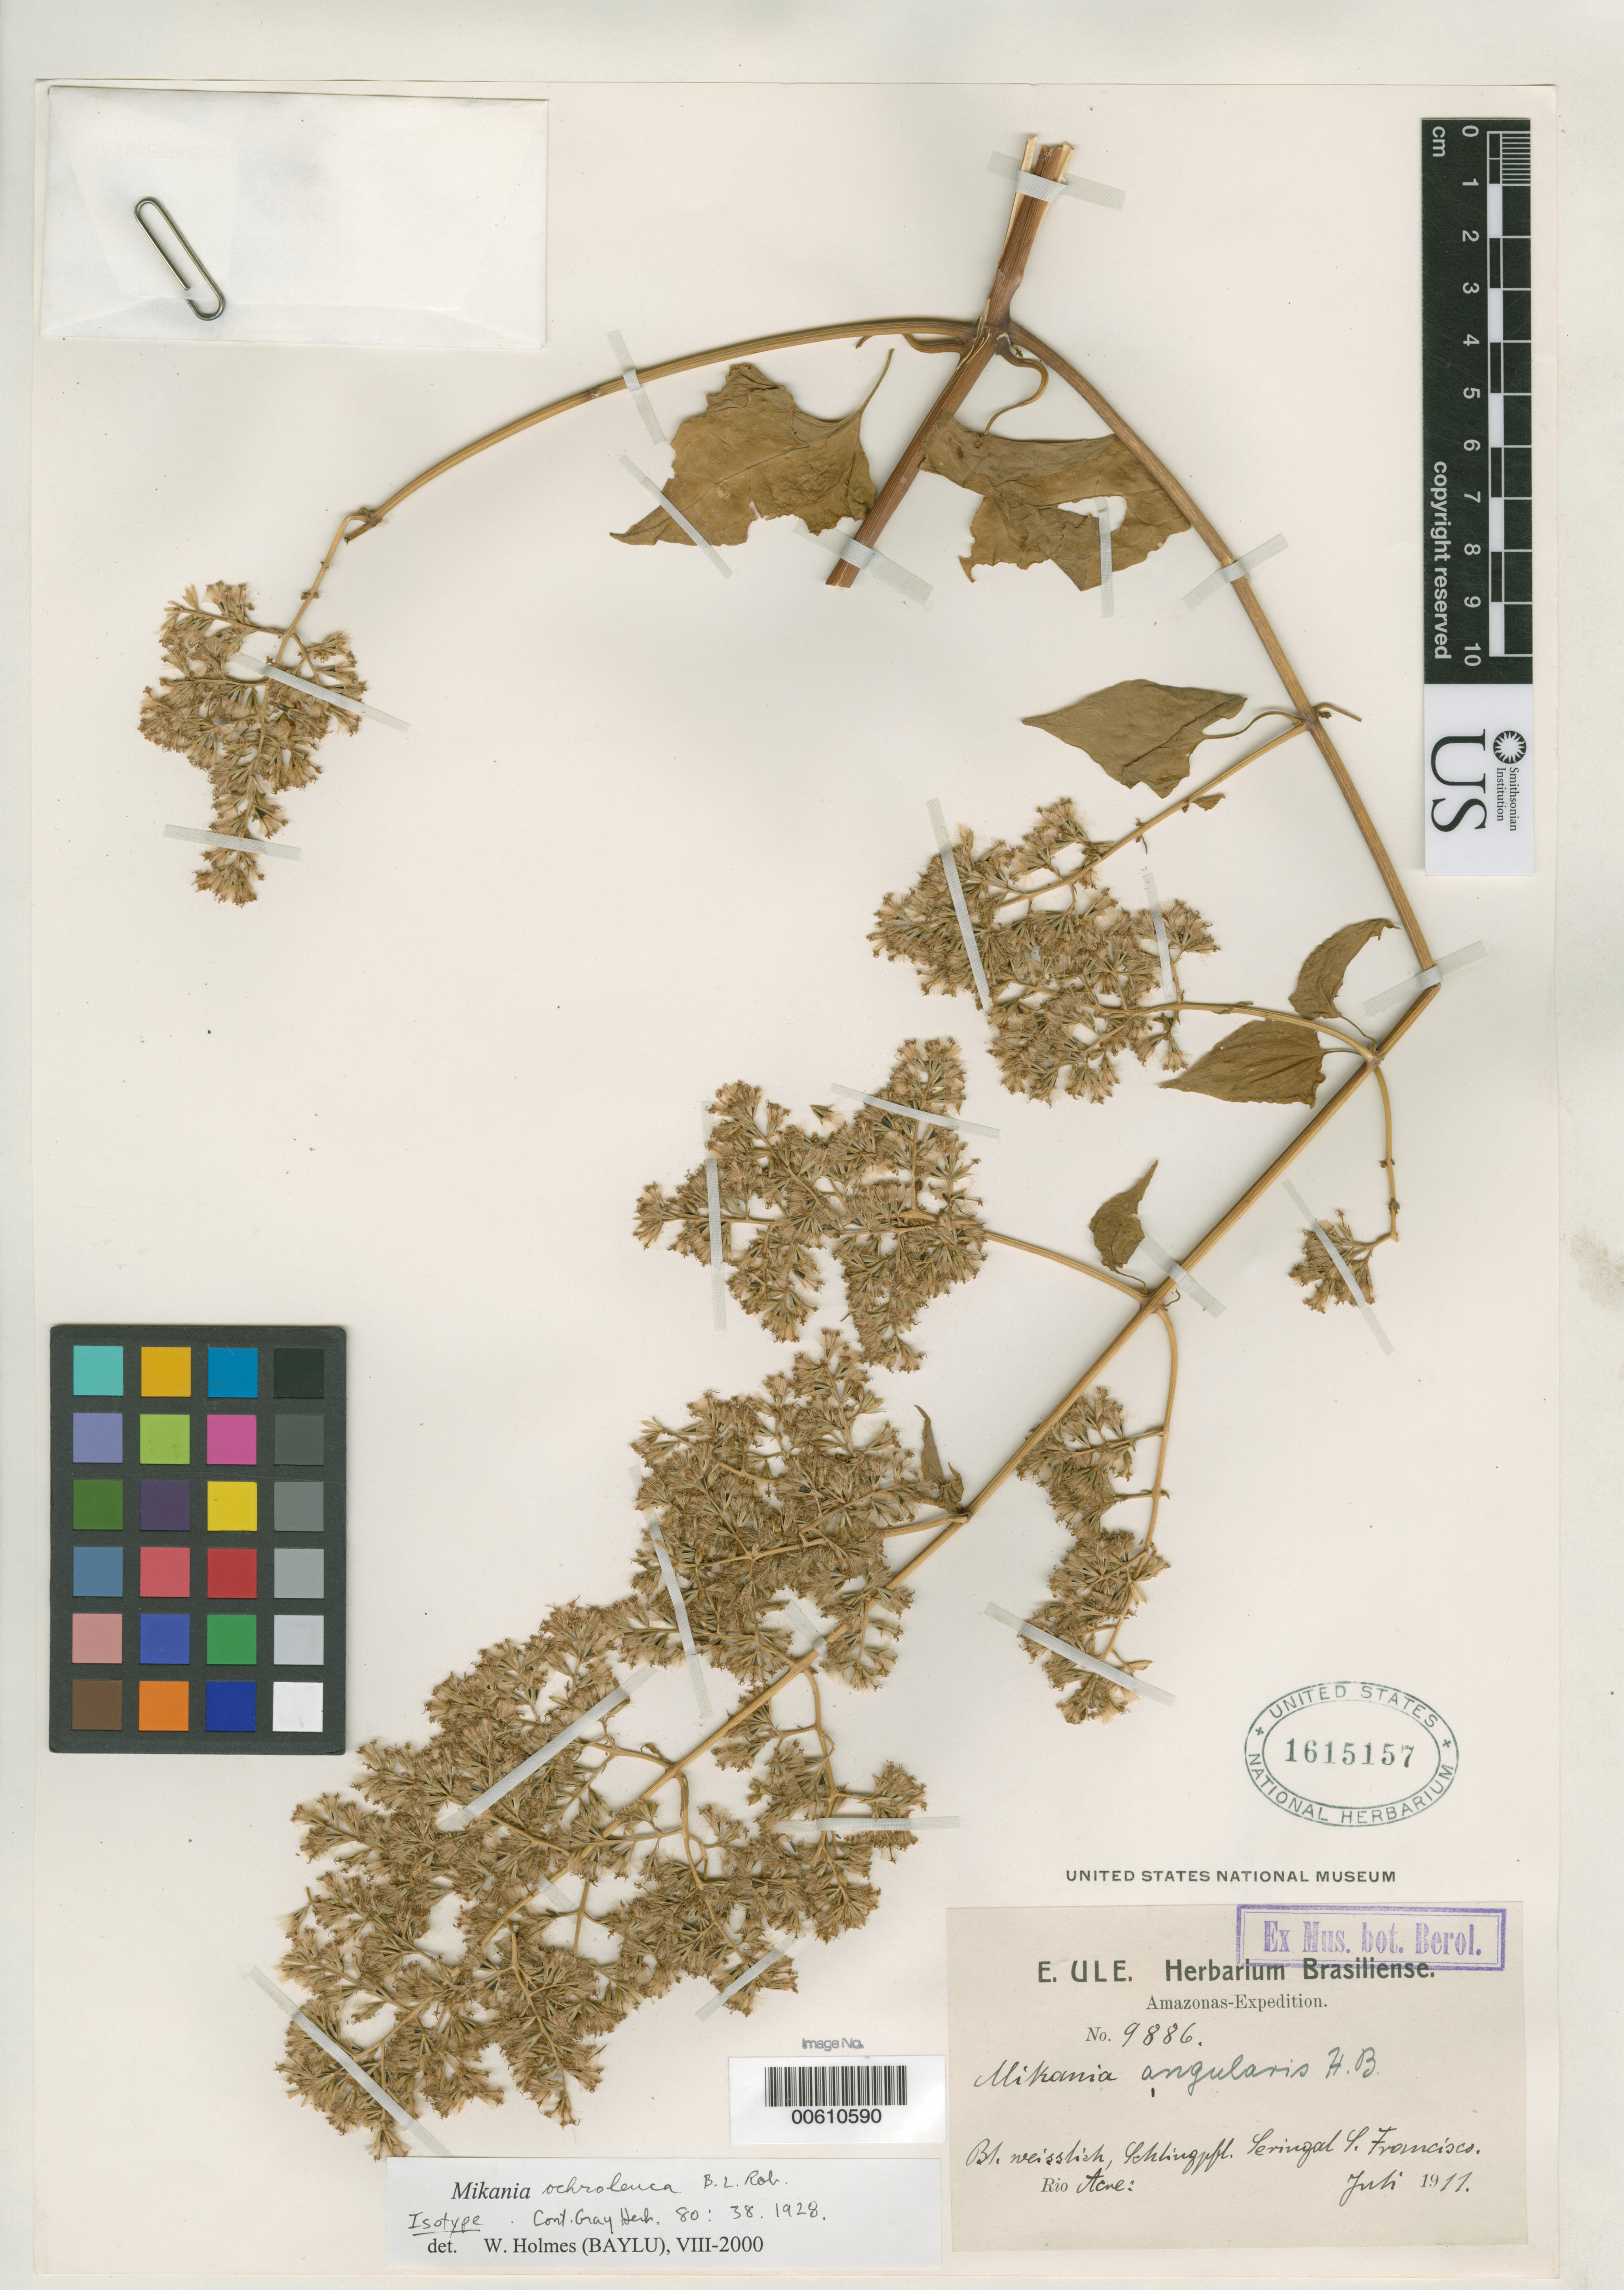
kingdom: Plantae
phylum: Tracheophyta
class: Magnoliopsida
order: Asterales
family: Asteraceae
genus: Mikania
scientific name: Mikania ochroleuca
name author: B.L. Rob.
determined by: Holmes, W. C., (BAYLU), Baylor University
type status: Isotype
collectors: E. H. Ule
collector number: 9886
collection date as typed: Jul 1911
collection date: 1911-07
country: Brazil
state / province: Acre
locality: Seringal S. Francisco, Rio Acre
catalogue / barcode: US 1615157